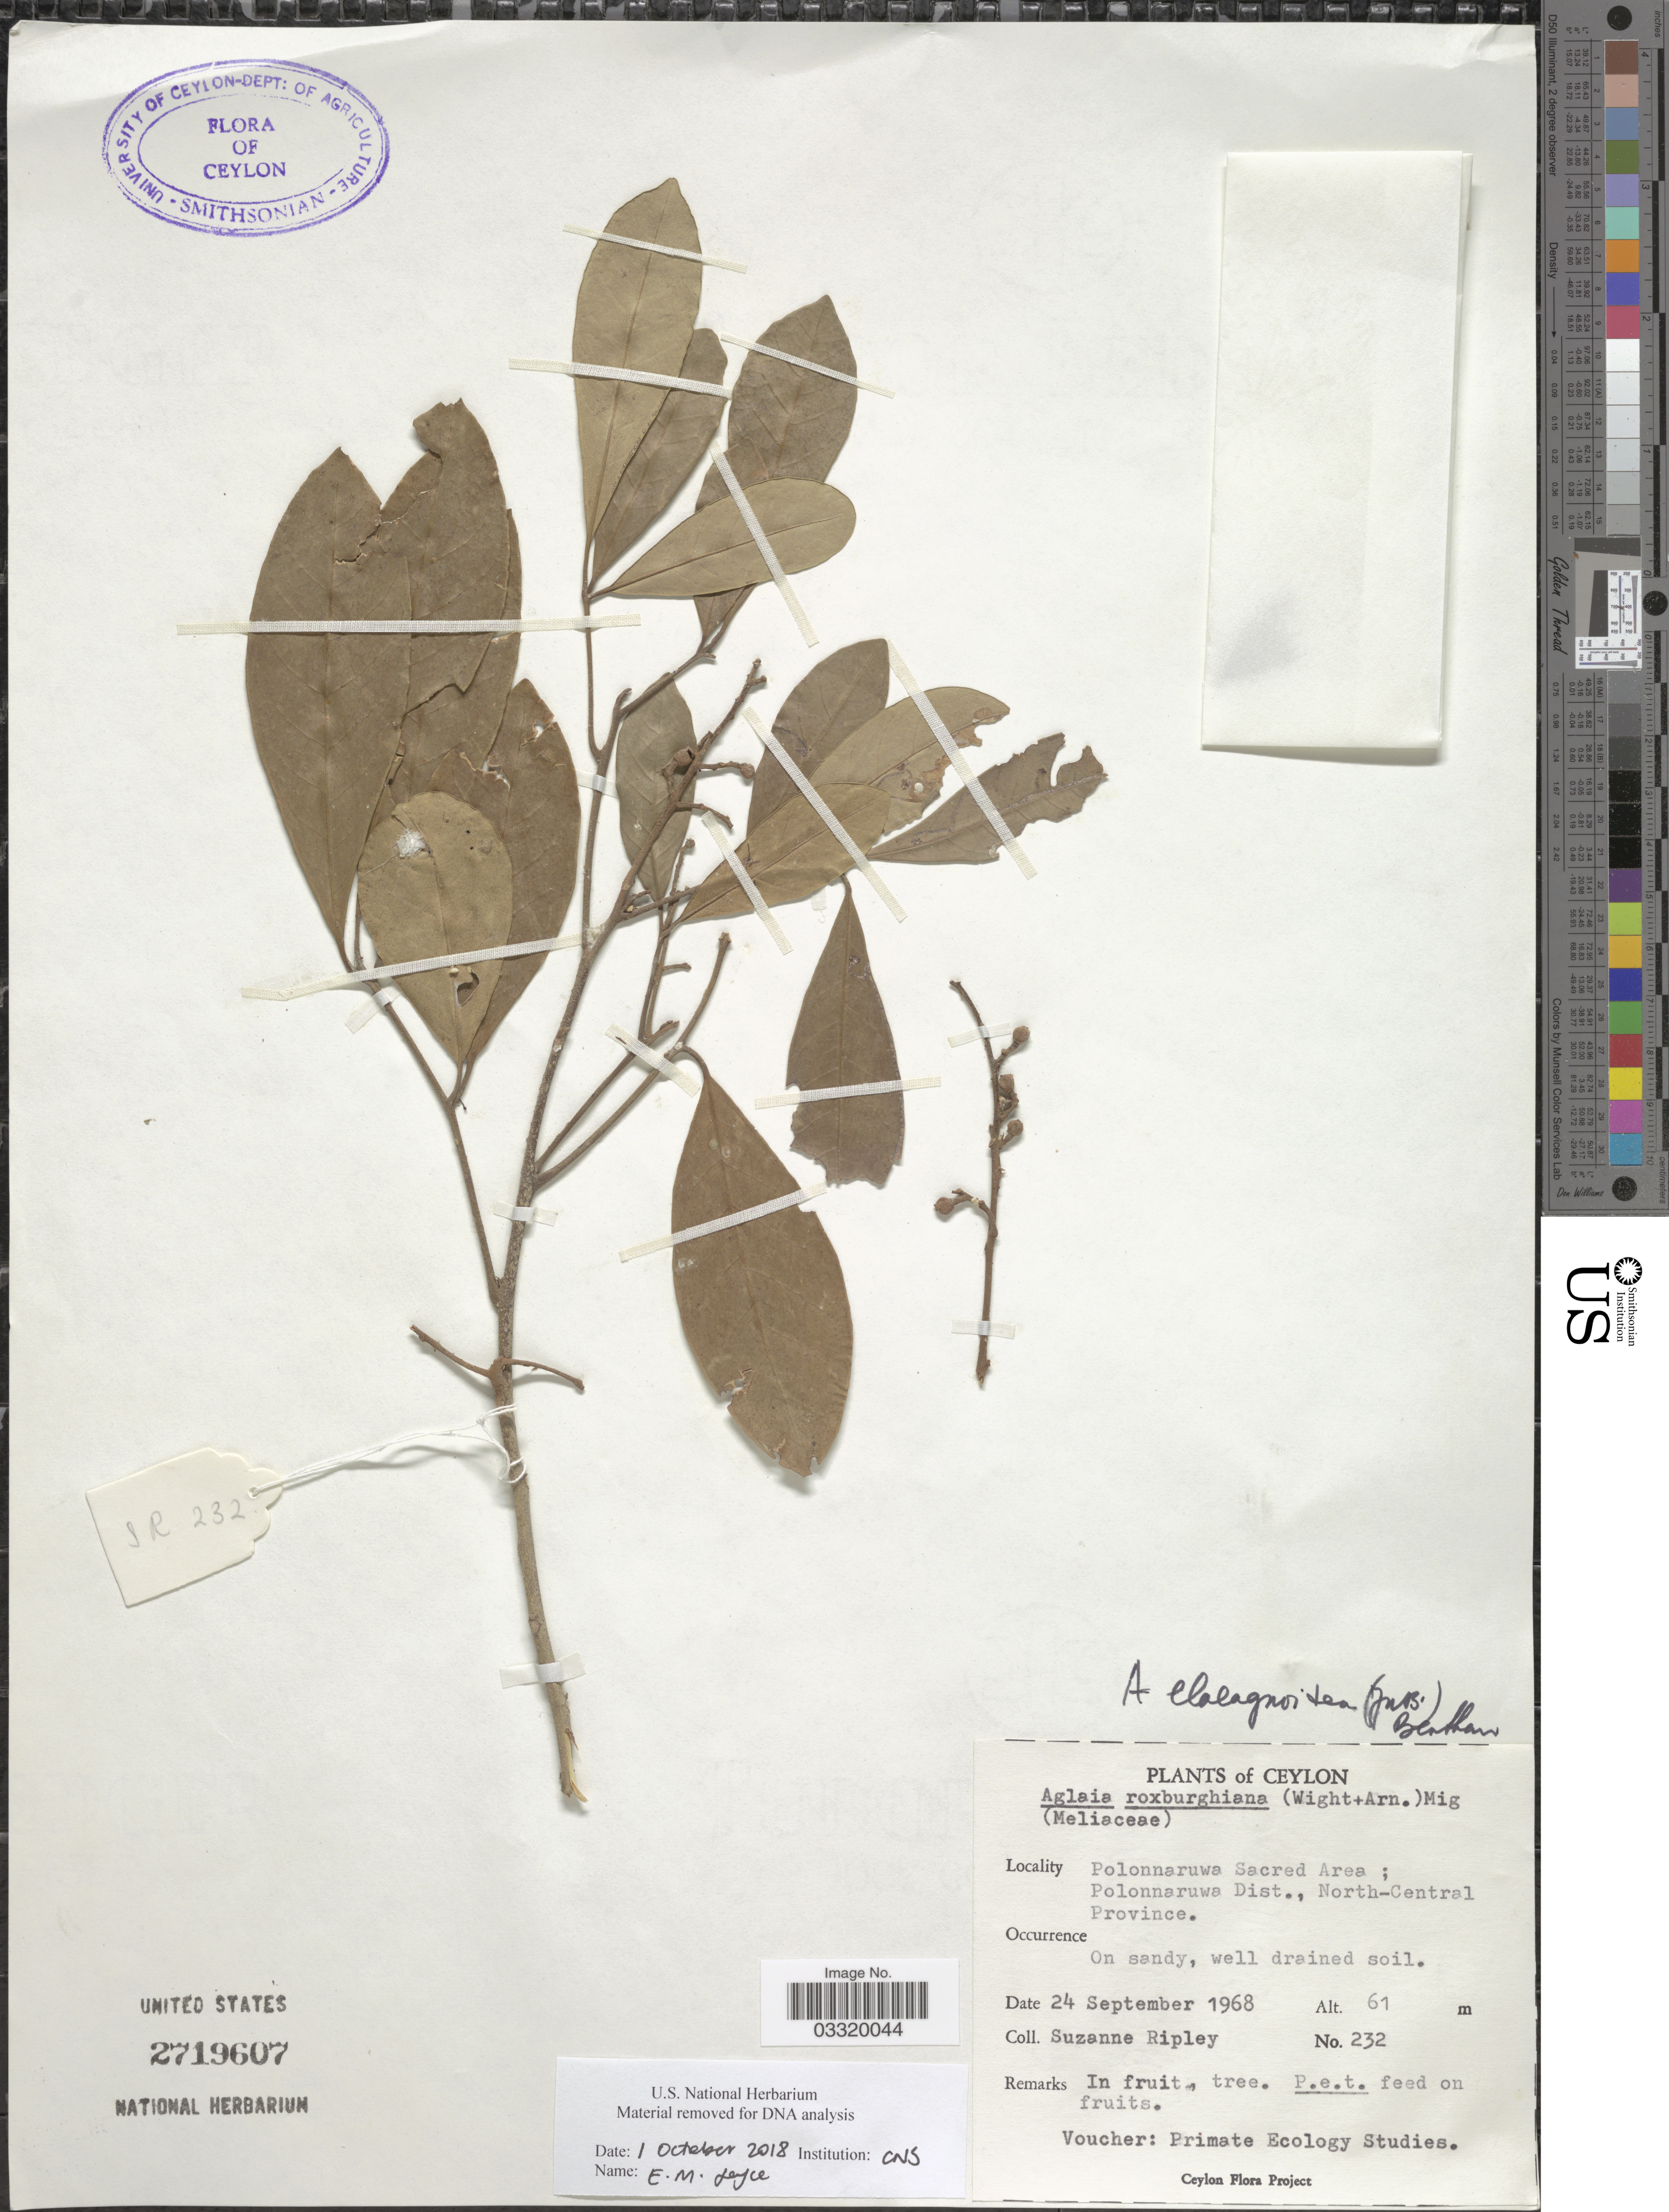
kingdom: Plantae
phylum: Tracheophyta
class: Magnoliopsida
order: Sapindales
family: Meliaceae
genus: Aglaia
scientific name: Aglaia elaeagnoidea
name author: (A. Juss.) Benth.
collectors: S. Ripley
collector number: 232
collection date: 1968-09-24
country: Sri Lanka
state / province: North Central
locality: Ceylon. Polonnaruwa Sacred Area; Polonnaruwa Dist.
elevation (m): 61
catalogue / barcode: US 2719607